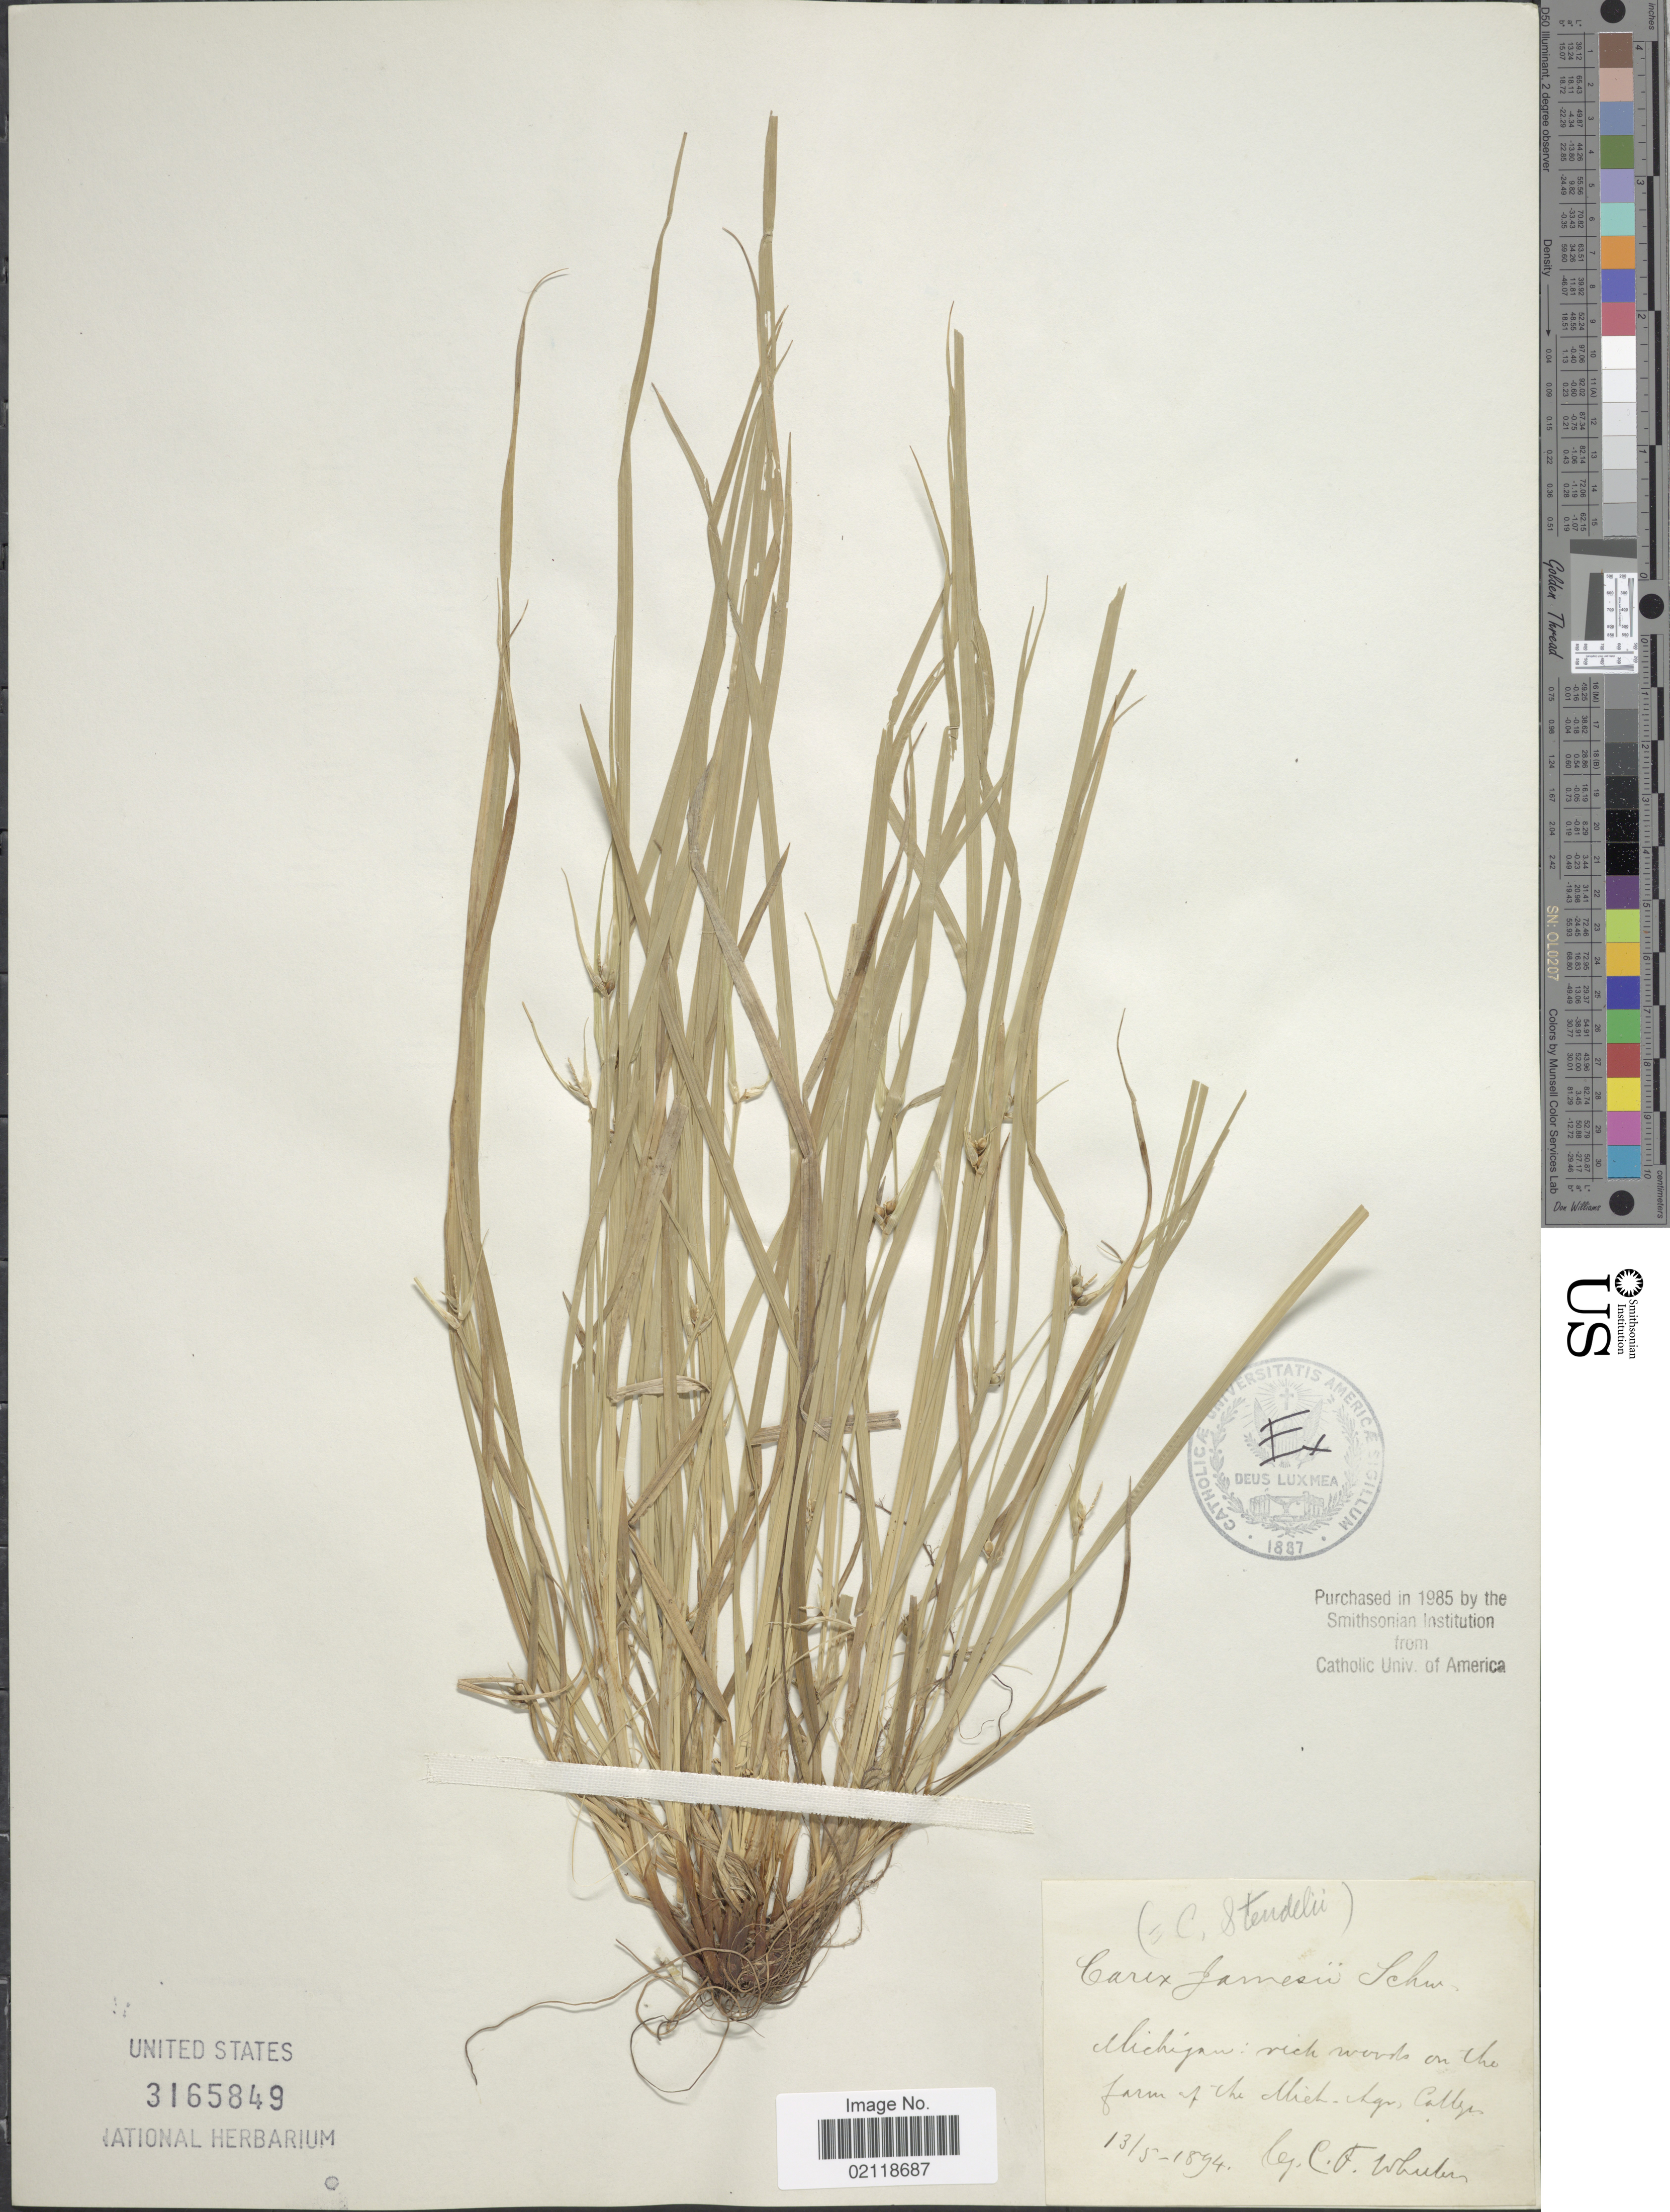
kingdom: Plantae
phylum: Tracheophyta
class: Liliopsida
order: Poales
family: Cyperaceae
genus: Carex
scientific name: Carex jamesii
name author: Schwein.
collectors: C. Wheeler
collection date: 1894-05-13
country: United States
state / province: Michigan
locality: Rich woods on the Farm of the Mich. Agr. College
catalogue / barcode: US 3165849